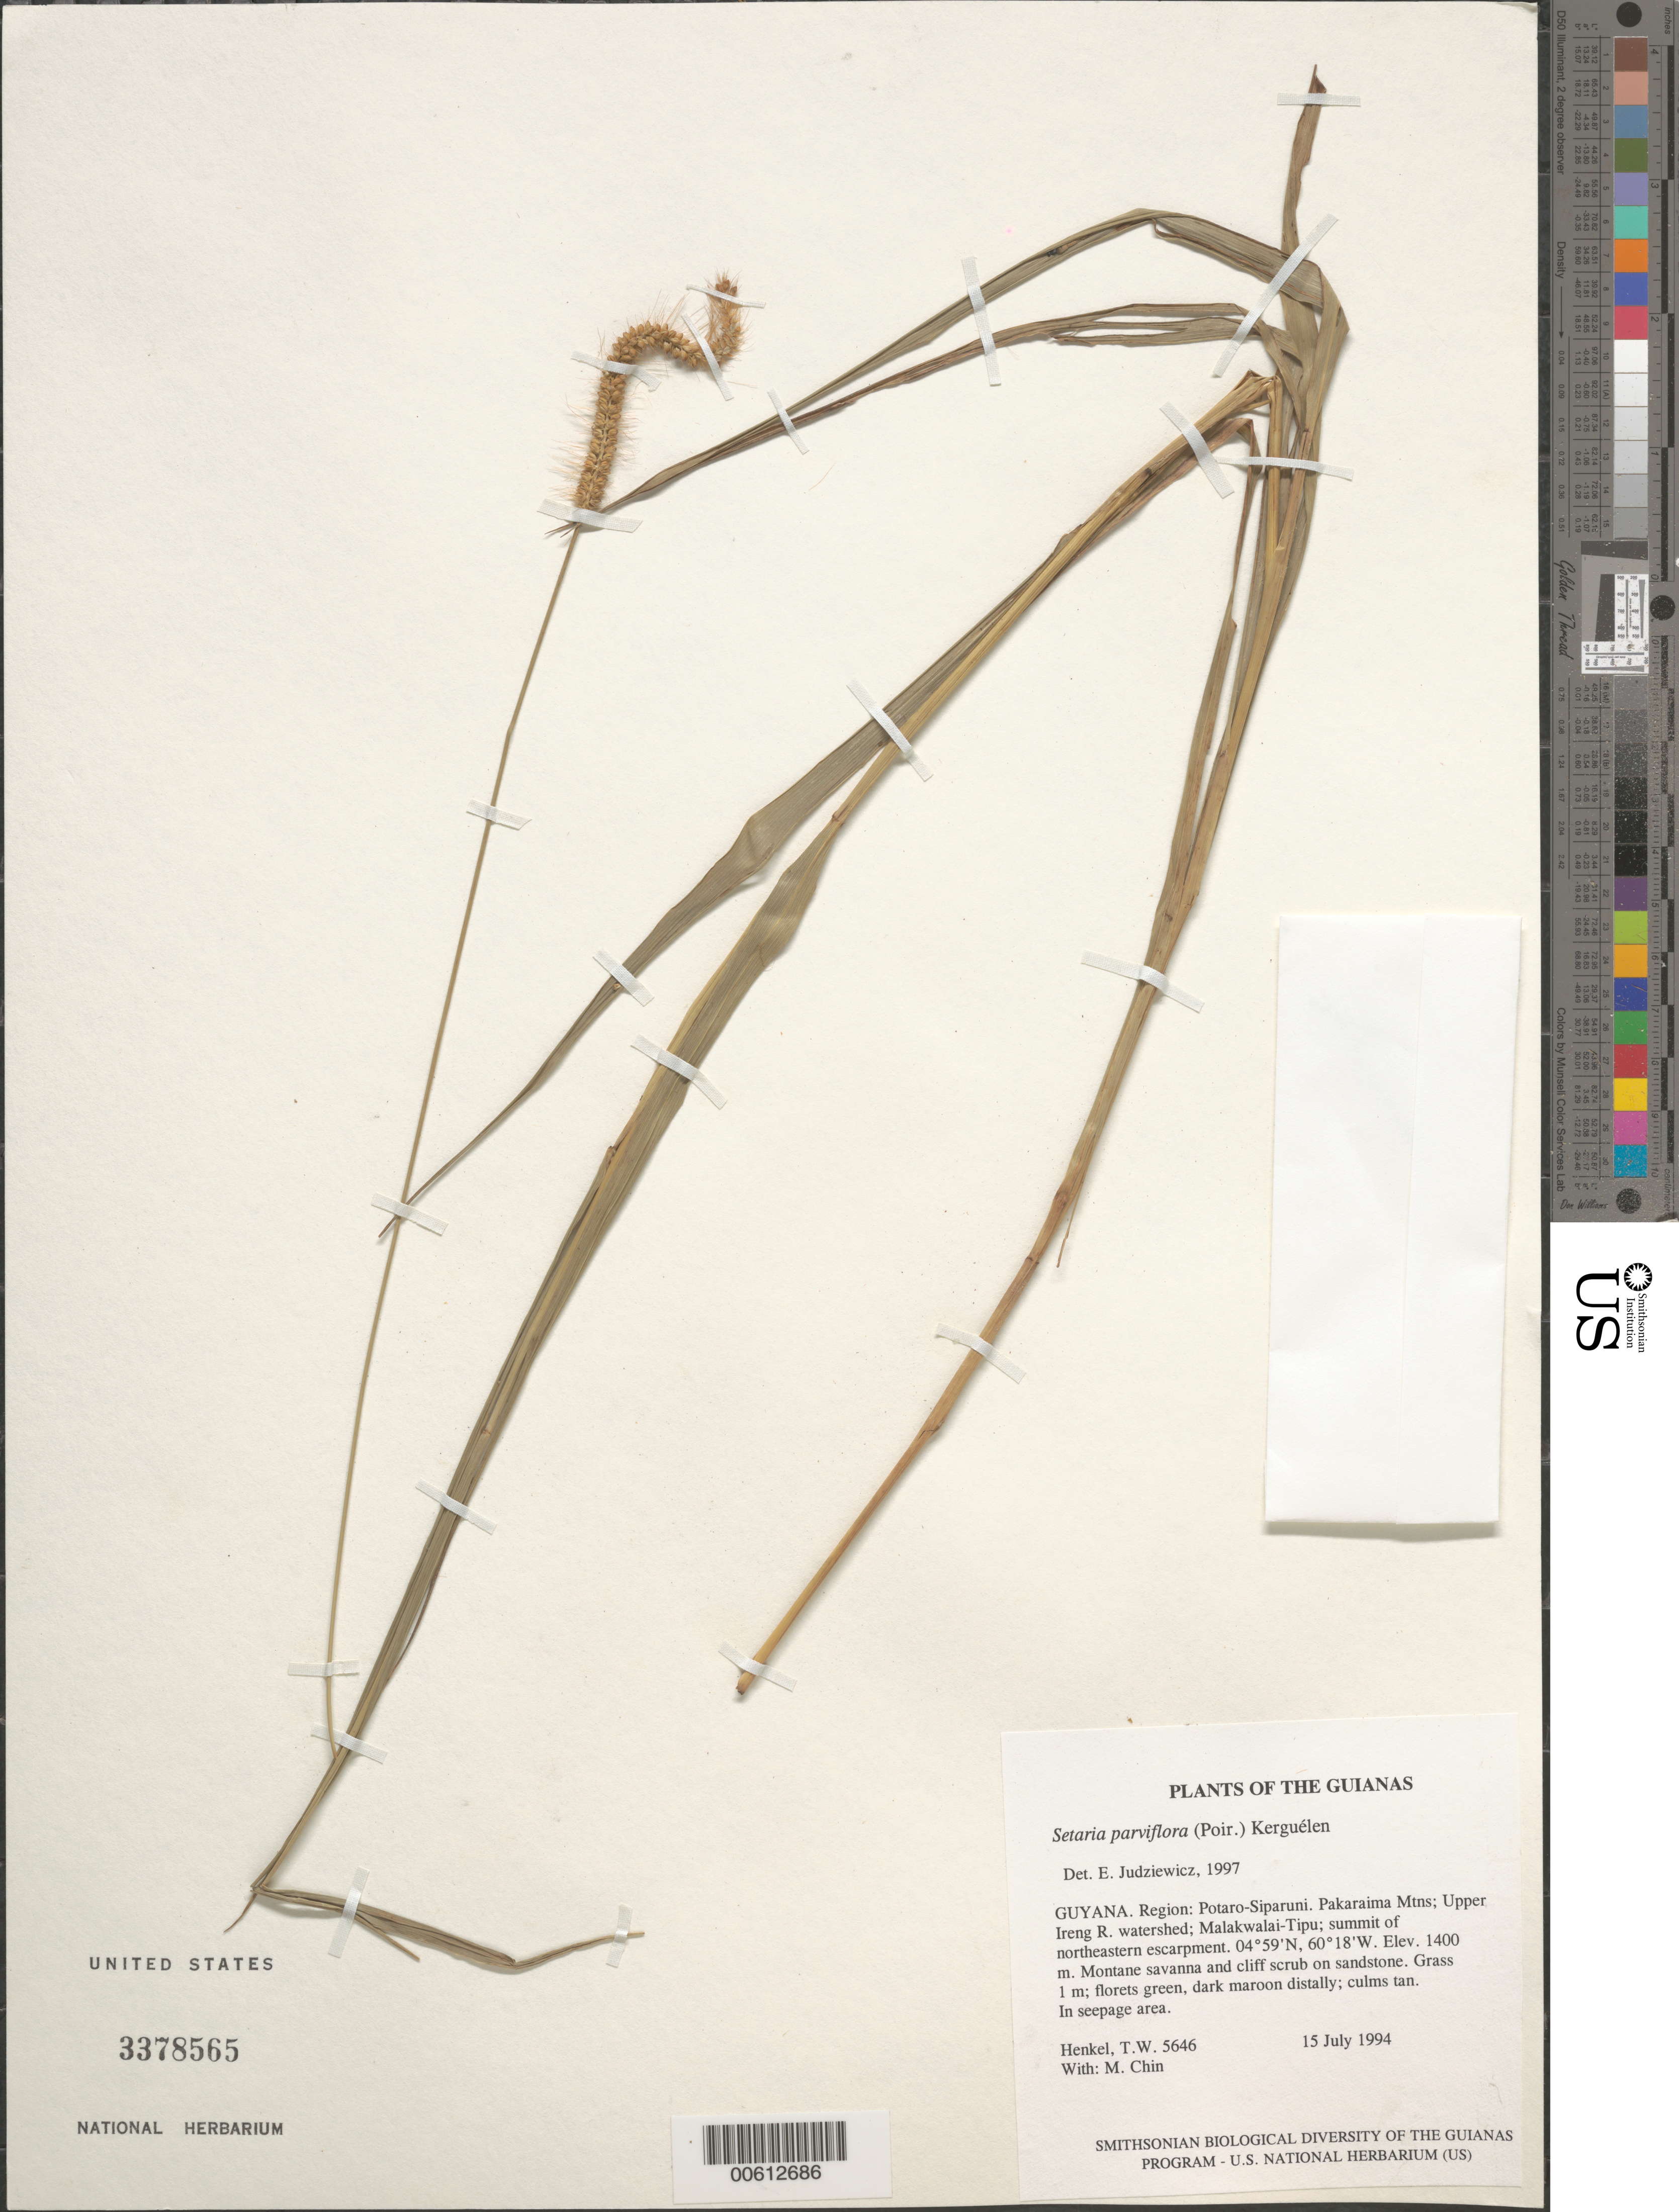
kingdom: Plantae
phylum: Tracheophyta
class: Liliopsida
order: Poales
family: Poaceae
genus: Setaria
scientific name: Setaria parviflora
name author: (Poir.) Kerguélen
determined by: Judziewicz, E. J.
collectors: T. Henkel & M. Chin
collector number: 5646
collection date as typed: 15 July 1994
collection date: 1994-07-15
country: Guyana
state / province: Potaro-Siparuni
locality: Pakaraima Mtns; Upper Ireng R. watershed; Malakwalai-Tipu; summit of northeastern escarpment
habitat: Montane savanna and cliff scrub on sandstone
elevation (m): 1400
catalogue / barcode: US 3378565